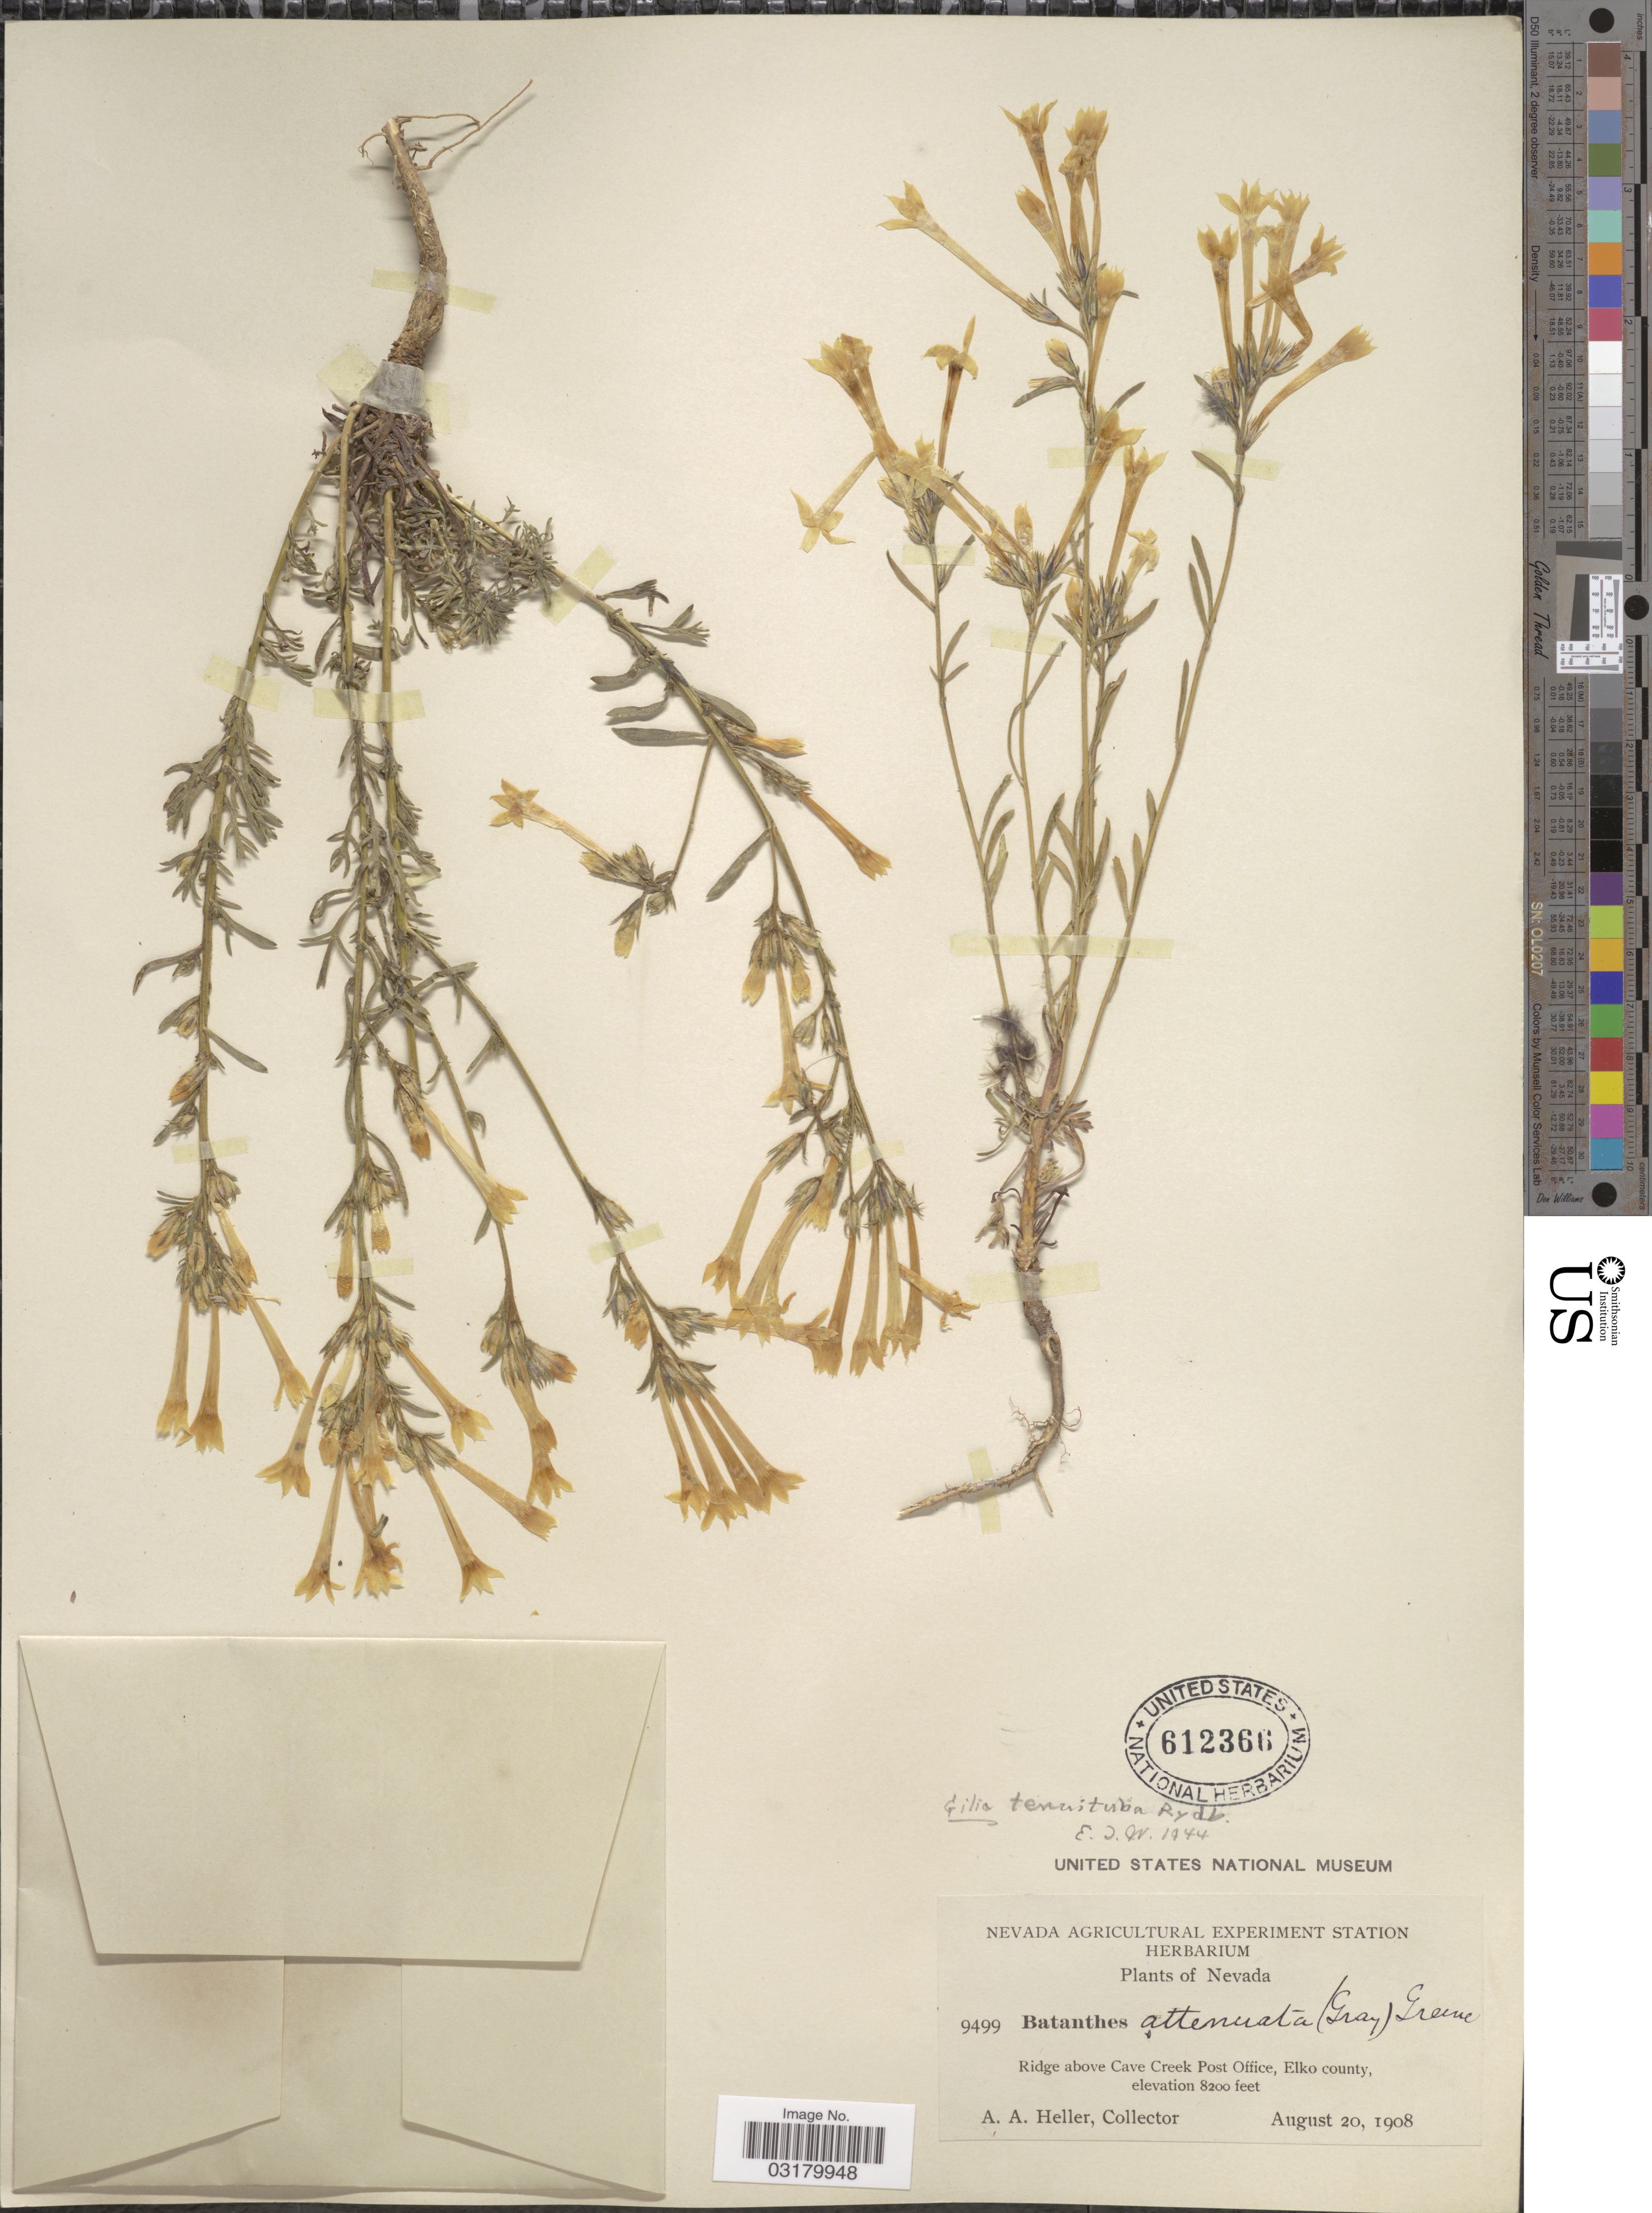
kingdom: Plantae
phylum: Tracheophyta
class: Magnoliopsida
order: Ericales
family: Polemoniaceae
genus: Ipomopsis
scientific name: Ipomopsis tenuituba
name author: (Rydb.) V.E. Grant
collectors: A. A. Heller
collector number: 9499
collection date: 1908-08-20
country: United States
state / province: Nevada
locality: Ridge above Cave Creek Post Office, Elko county.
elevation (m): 2499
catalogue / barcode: US 612366